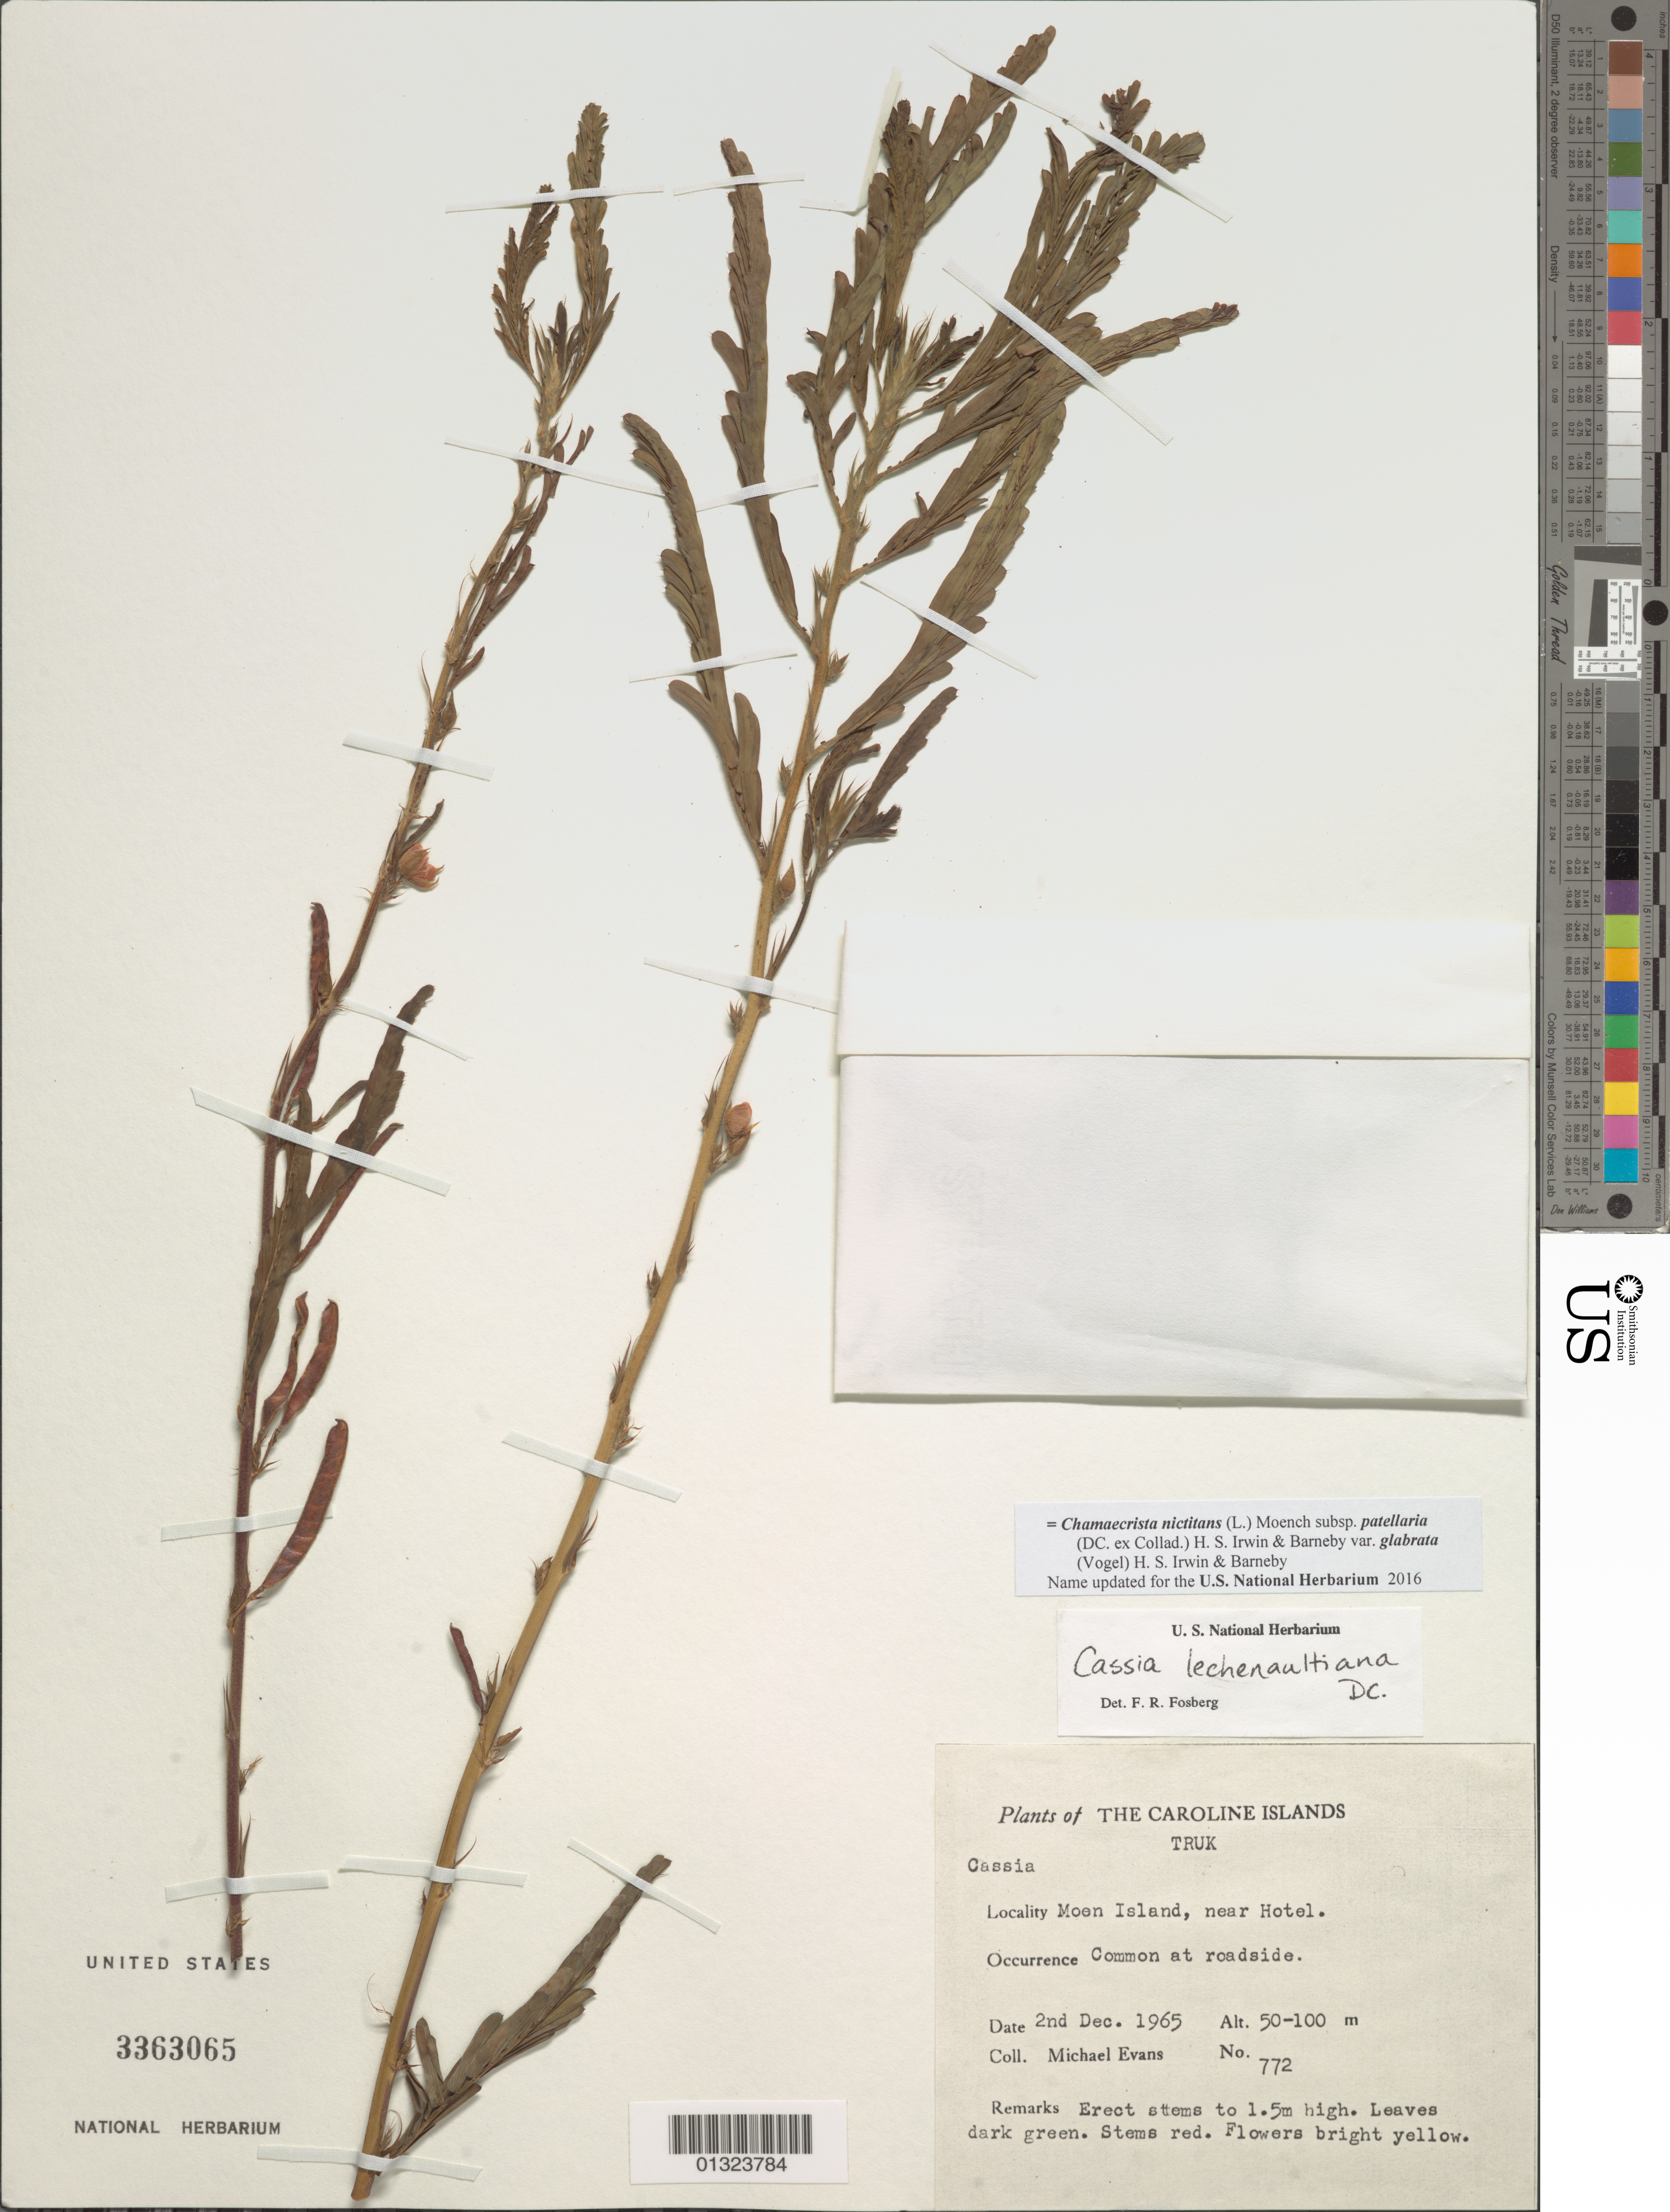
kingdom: Plantae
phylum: Tracheophyta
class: Magnoliopsida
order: Fabales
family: Fabaceae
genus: Chamaecrista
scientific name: Chamaecrista nictitans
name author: (L.) Moench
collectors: M. Evans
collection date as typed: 02 Dec 1965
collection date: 1965-12-02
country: Micronesia, Federated States of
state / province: Truk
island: Truk (Chuuk) Is.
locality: Moen Island, near Hotel.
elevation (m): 50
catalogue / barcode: US 3363065